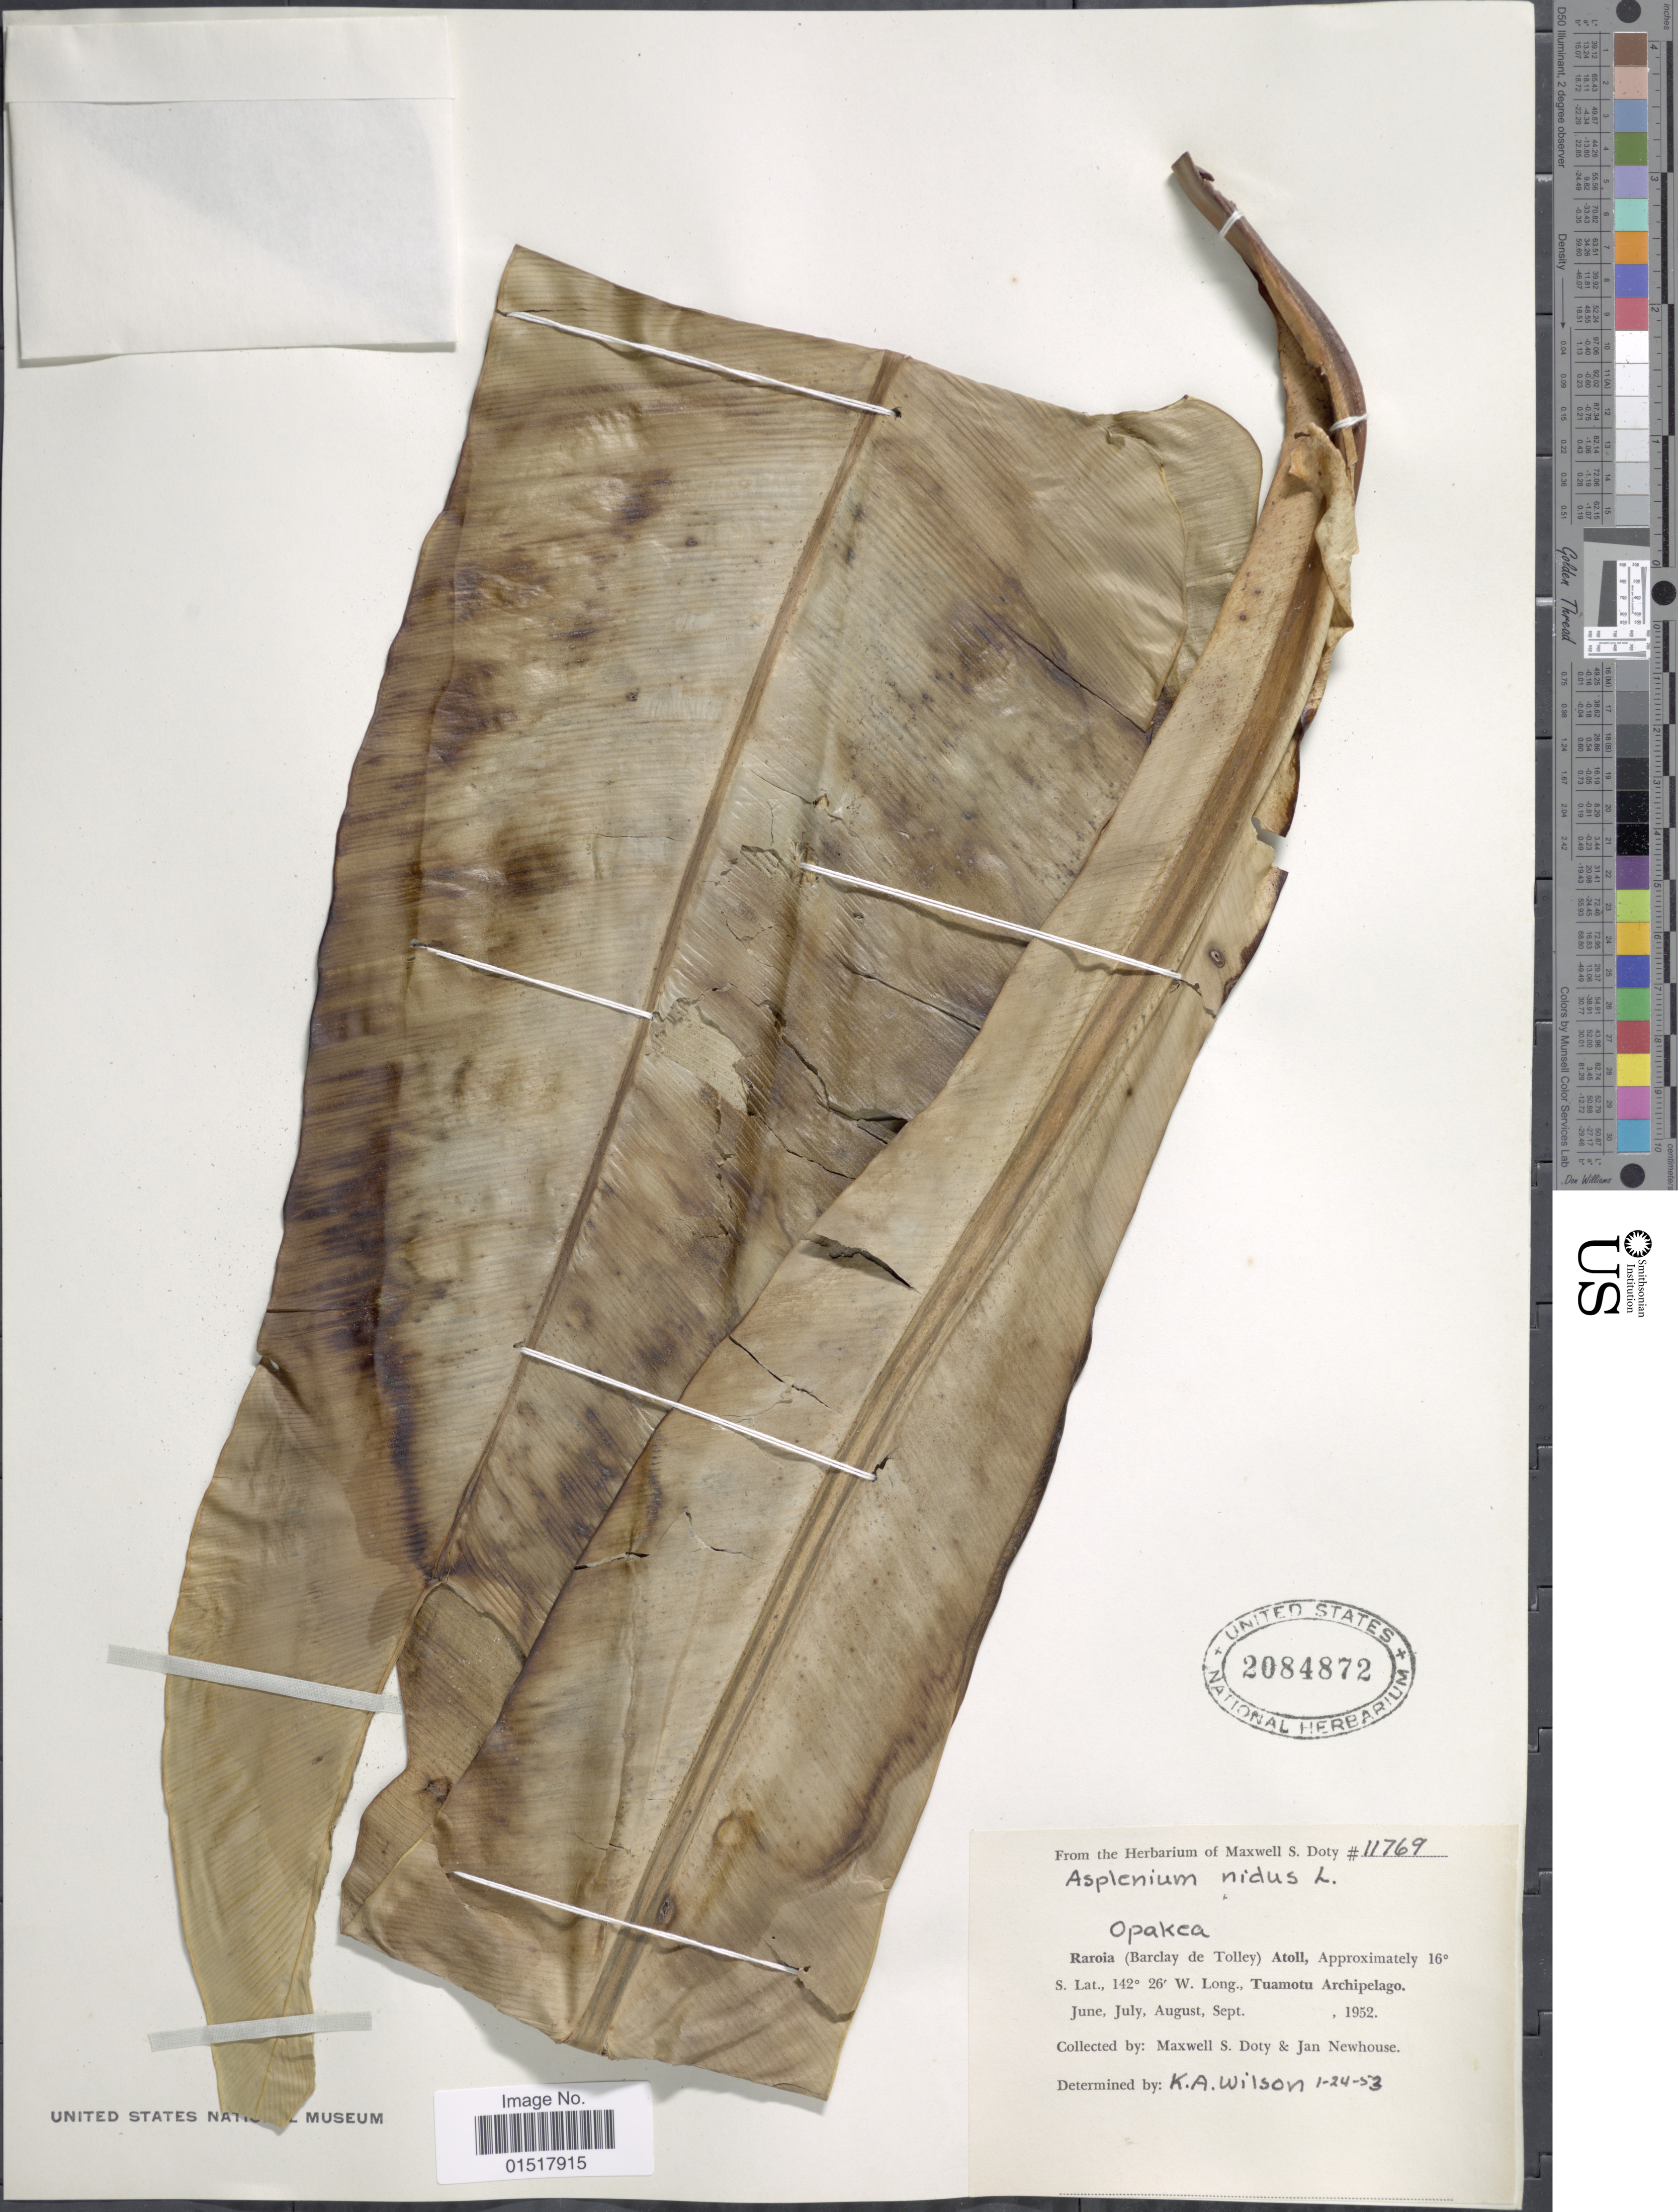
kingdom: Plantae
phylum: Tracheophyta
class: Polypodiopsida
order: Polypodiales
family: Aspleniaceae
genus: Asplenium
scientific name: Asplenium nidus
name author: L.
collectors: M. S. Doty & J. Newhouse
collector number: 11769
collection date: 1952-06/1952-09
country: French Polynesia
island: Raroia [Barclay de Tolley] Atoll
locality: Raroia (Barclay de Tolley) Atoll, Tuamotu Archipelago.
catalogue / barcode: US 2084872